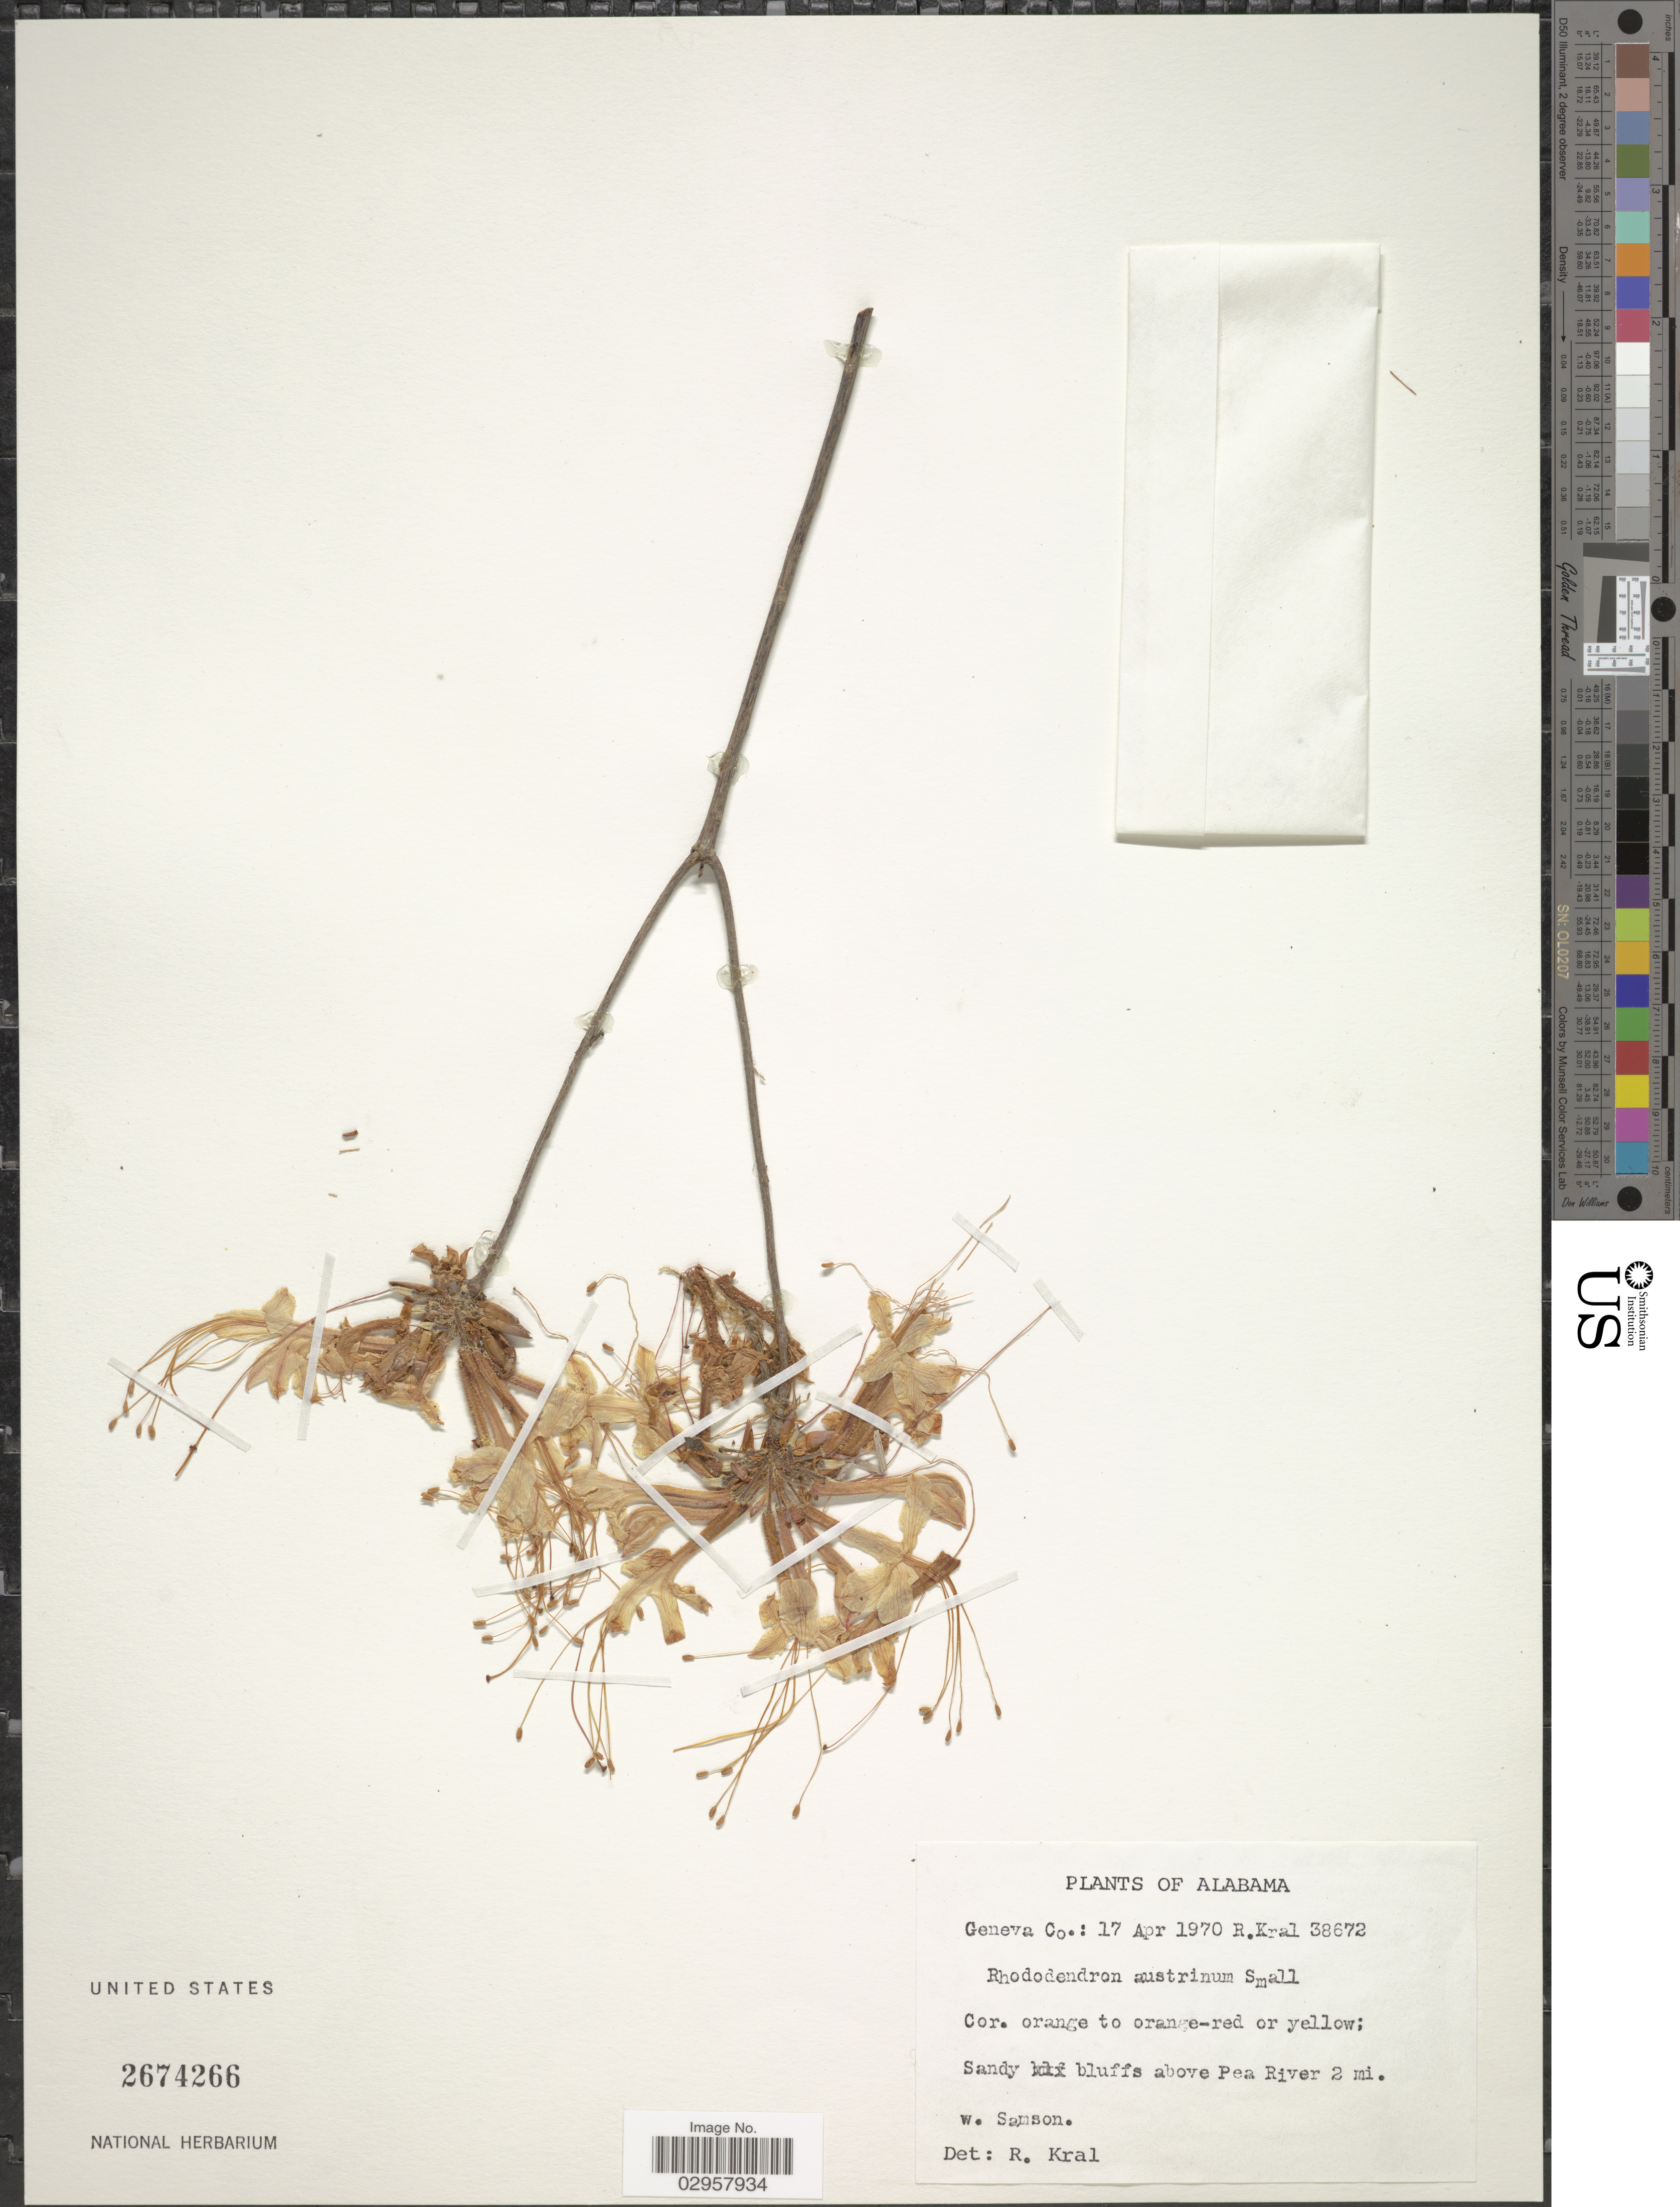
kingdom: Plantae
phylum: Tracheophyta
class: Magnoliopsida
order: Ericales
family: Ericaceae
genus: Rhododendron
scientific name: Rhododendron atlanticum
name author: (Ashe) Rehder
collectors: R. Kral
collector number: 38672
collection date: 1970-04-17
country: United States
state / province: Alabama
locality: Geneva Co. Sandy bluffs above Pea River 2 mi. w. Samson.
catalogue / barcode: US 2674266